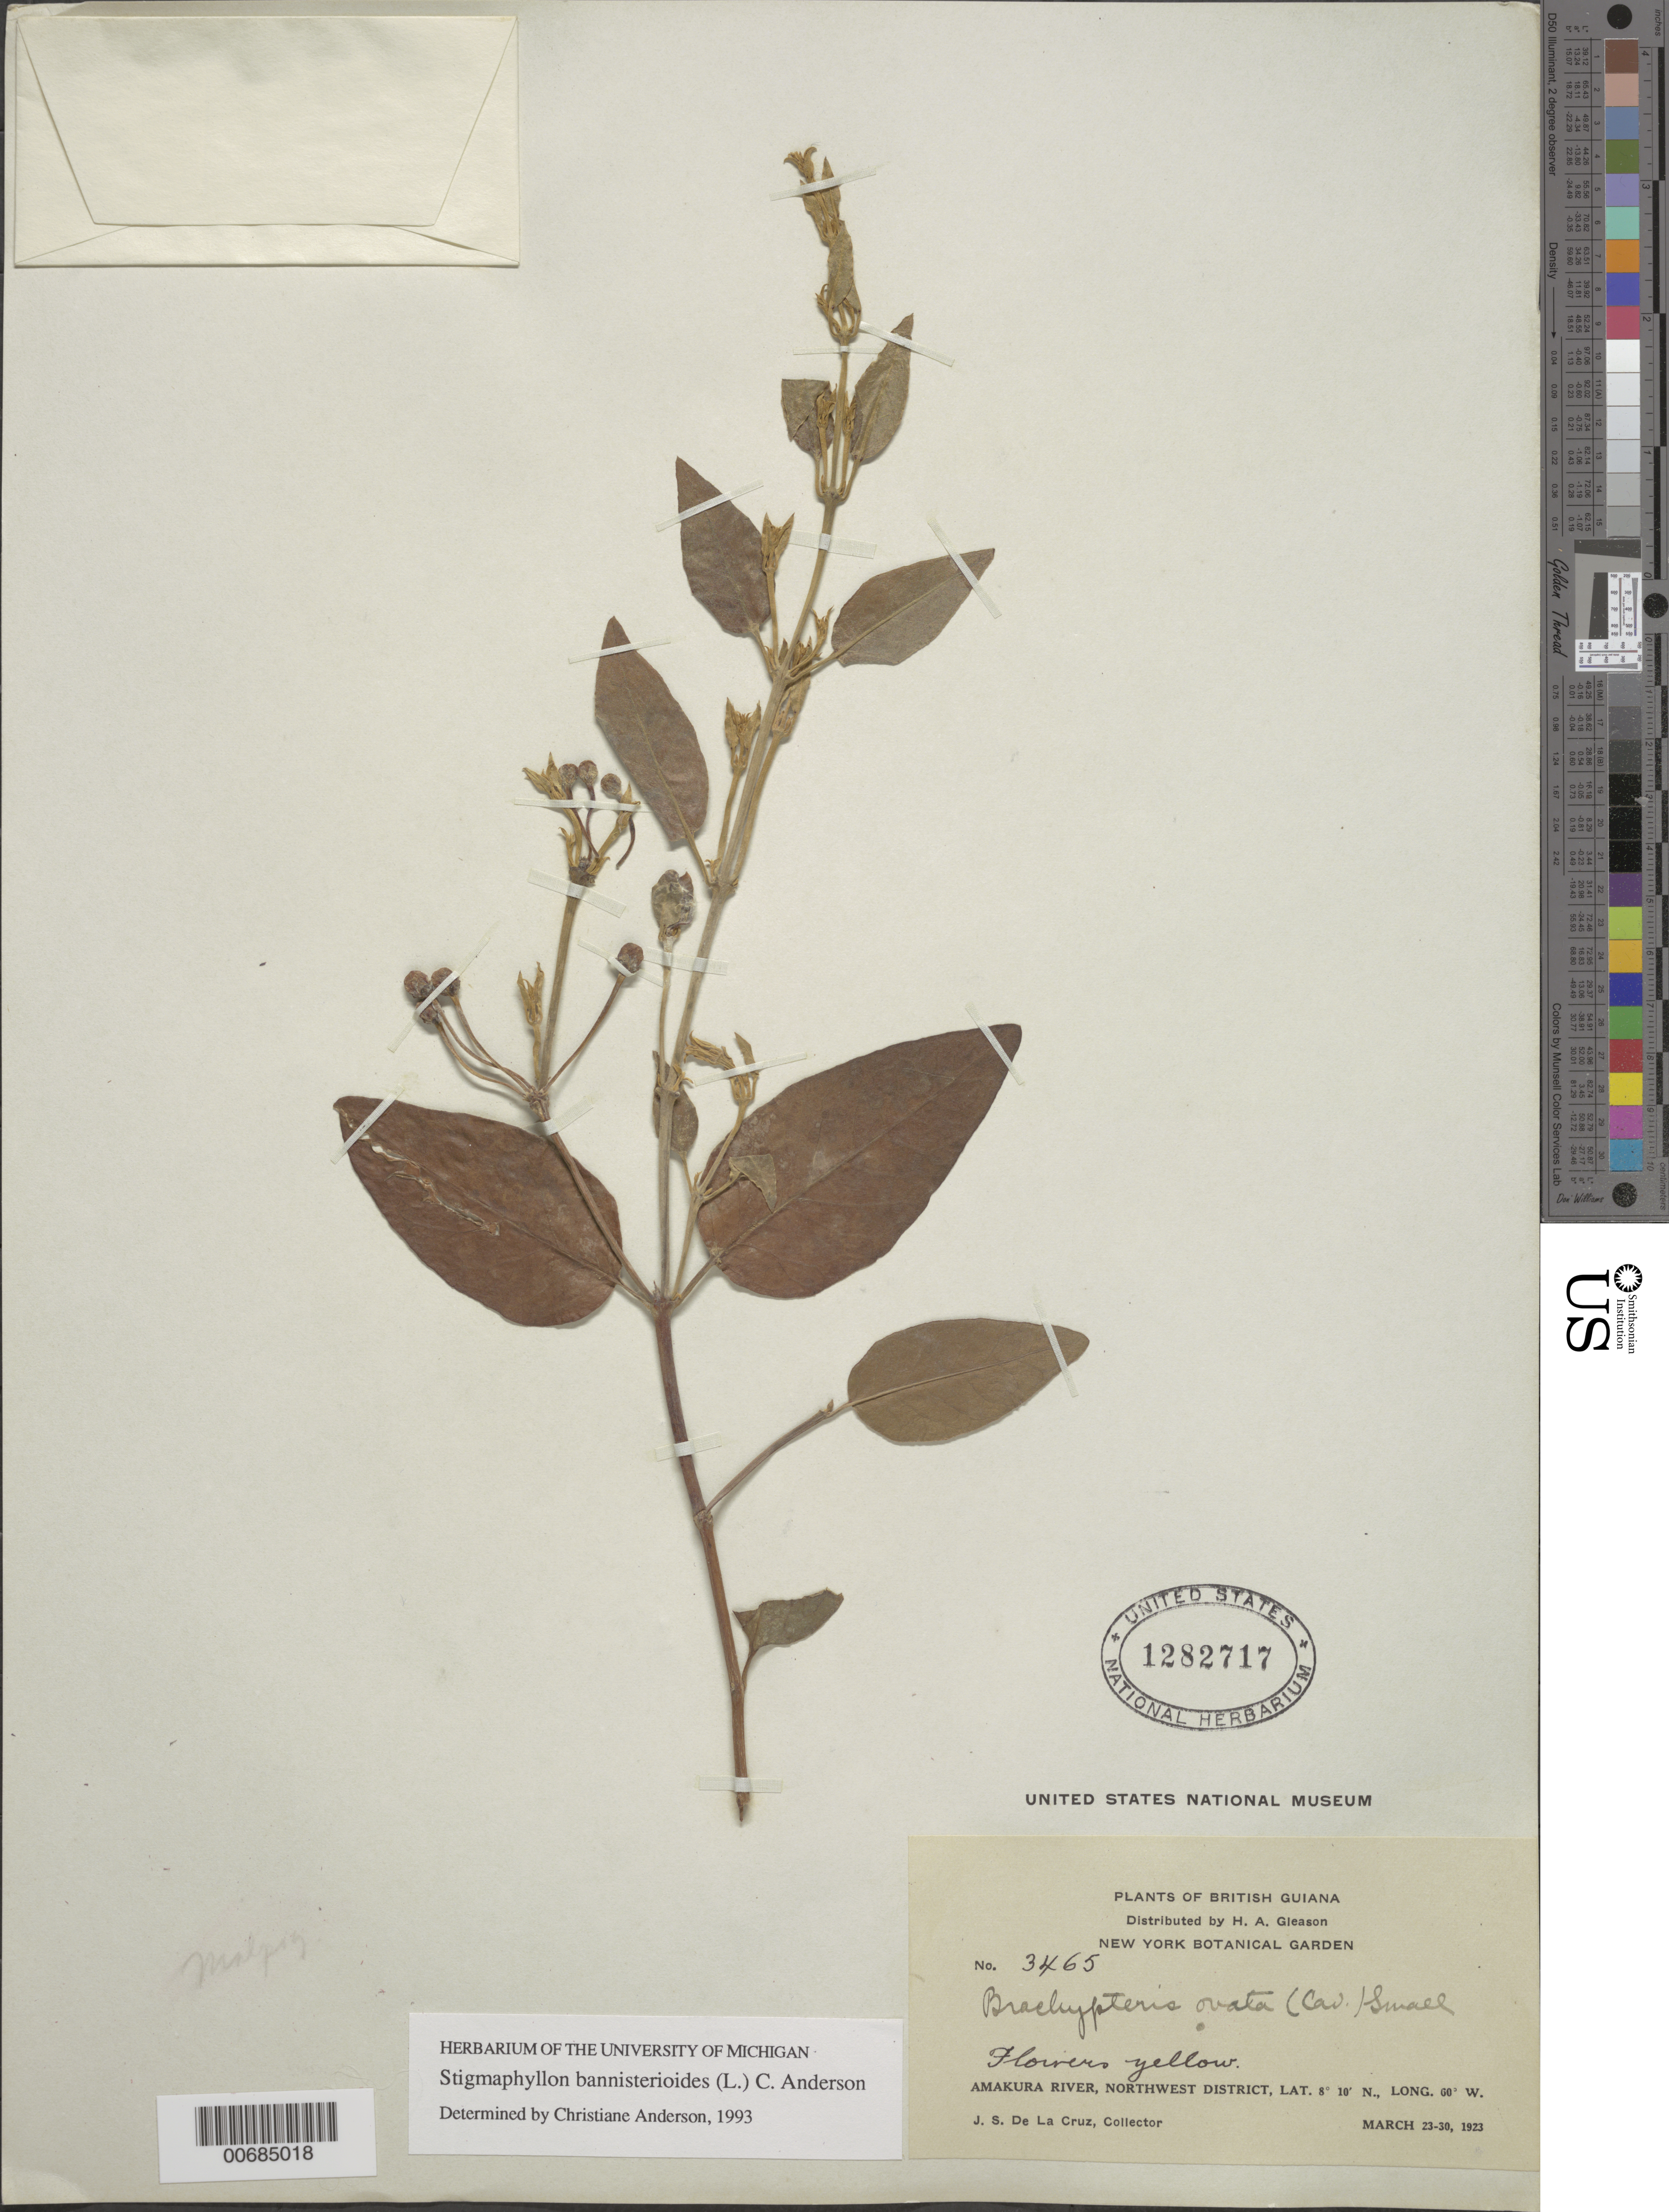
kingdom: Plantae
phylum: Tracheophyta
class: Magnoliopsida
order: Malpighiales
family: Malpighiaceae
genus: Stigmaphyllon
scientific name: Stigmaphyllon bannisterioides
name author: (L.) C.E. Anderson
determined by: Anderson, C.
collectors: J. S. de la Cruz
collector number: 3465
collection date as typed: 23-Mar-23 to 30-Mar-23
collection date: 1923-03-23/1923-03-30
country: Guyana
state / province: Barima-Waini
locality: Amakura R., NW District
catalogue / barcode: US 1282717